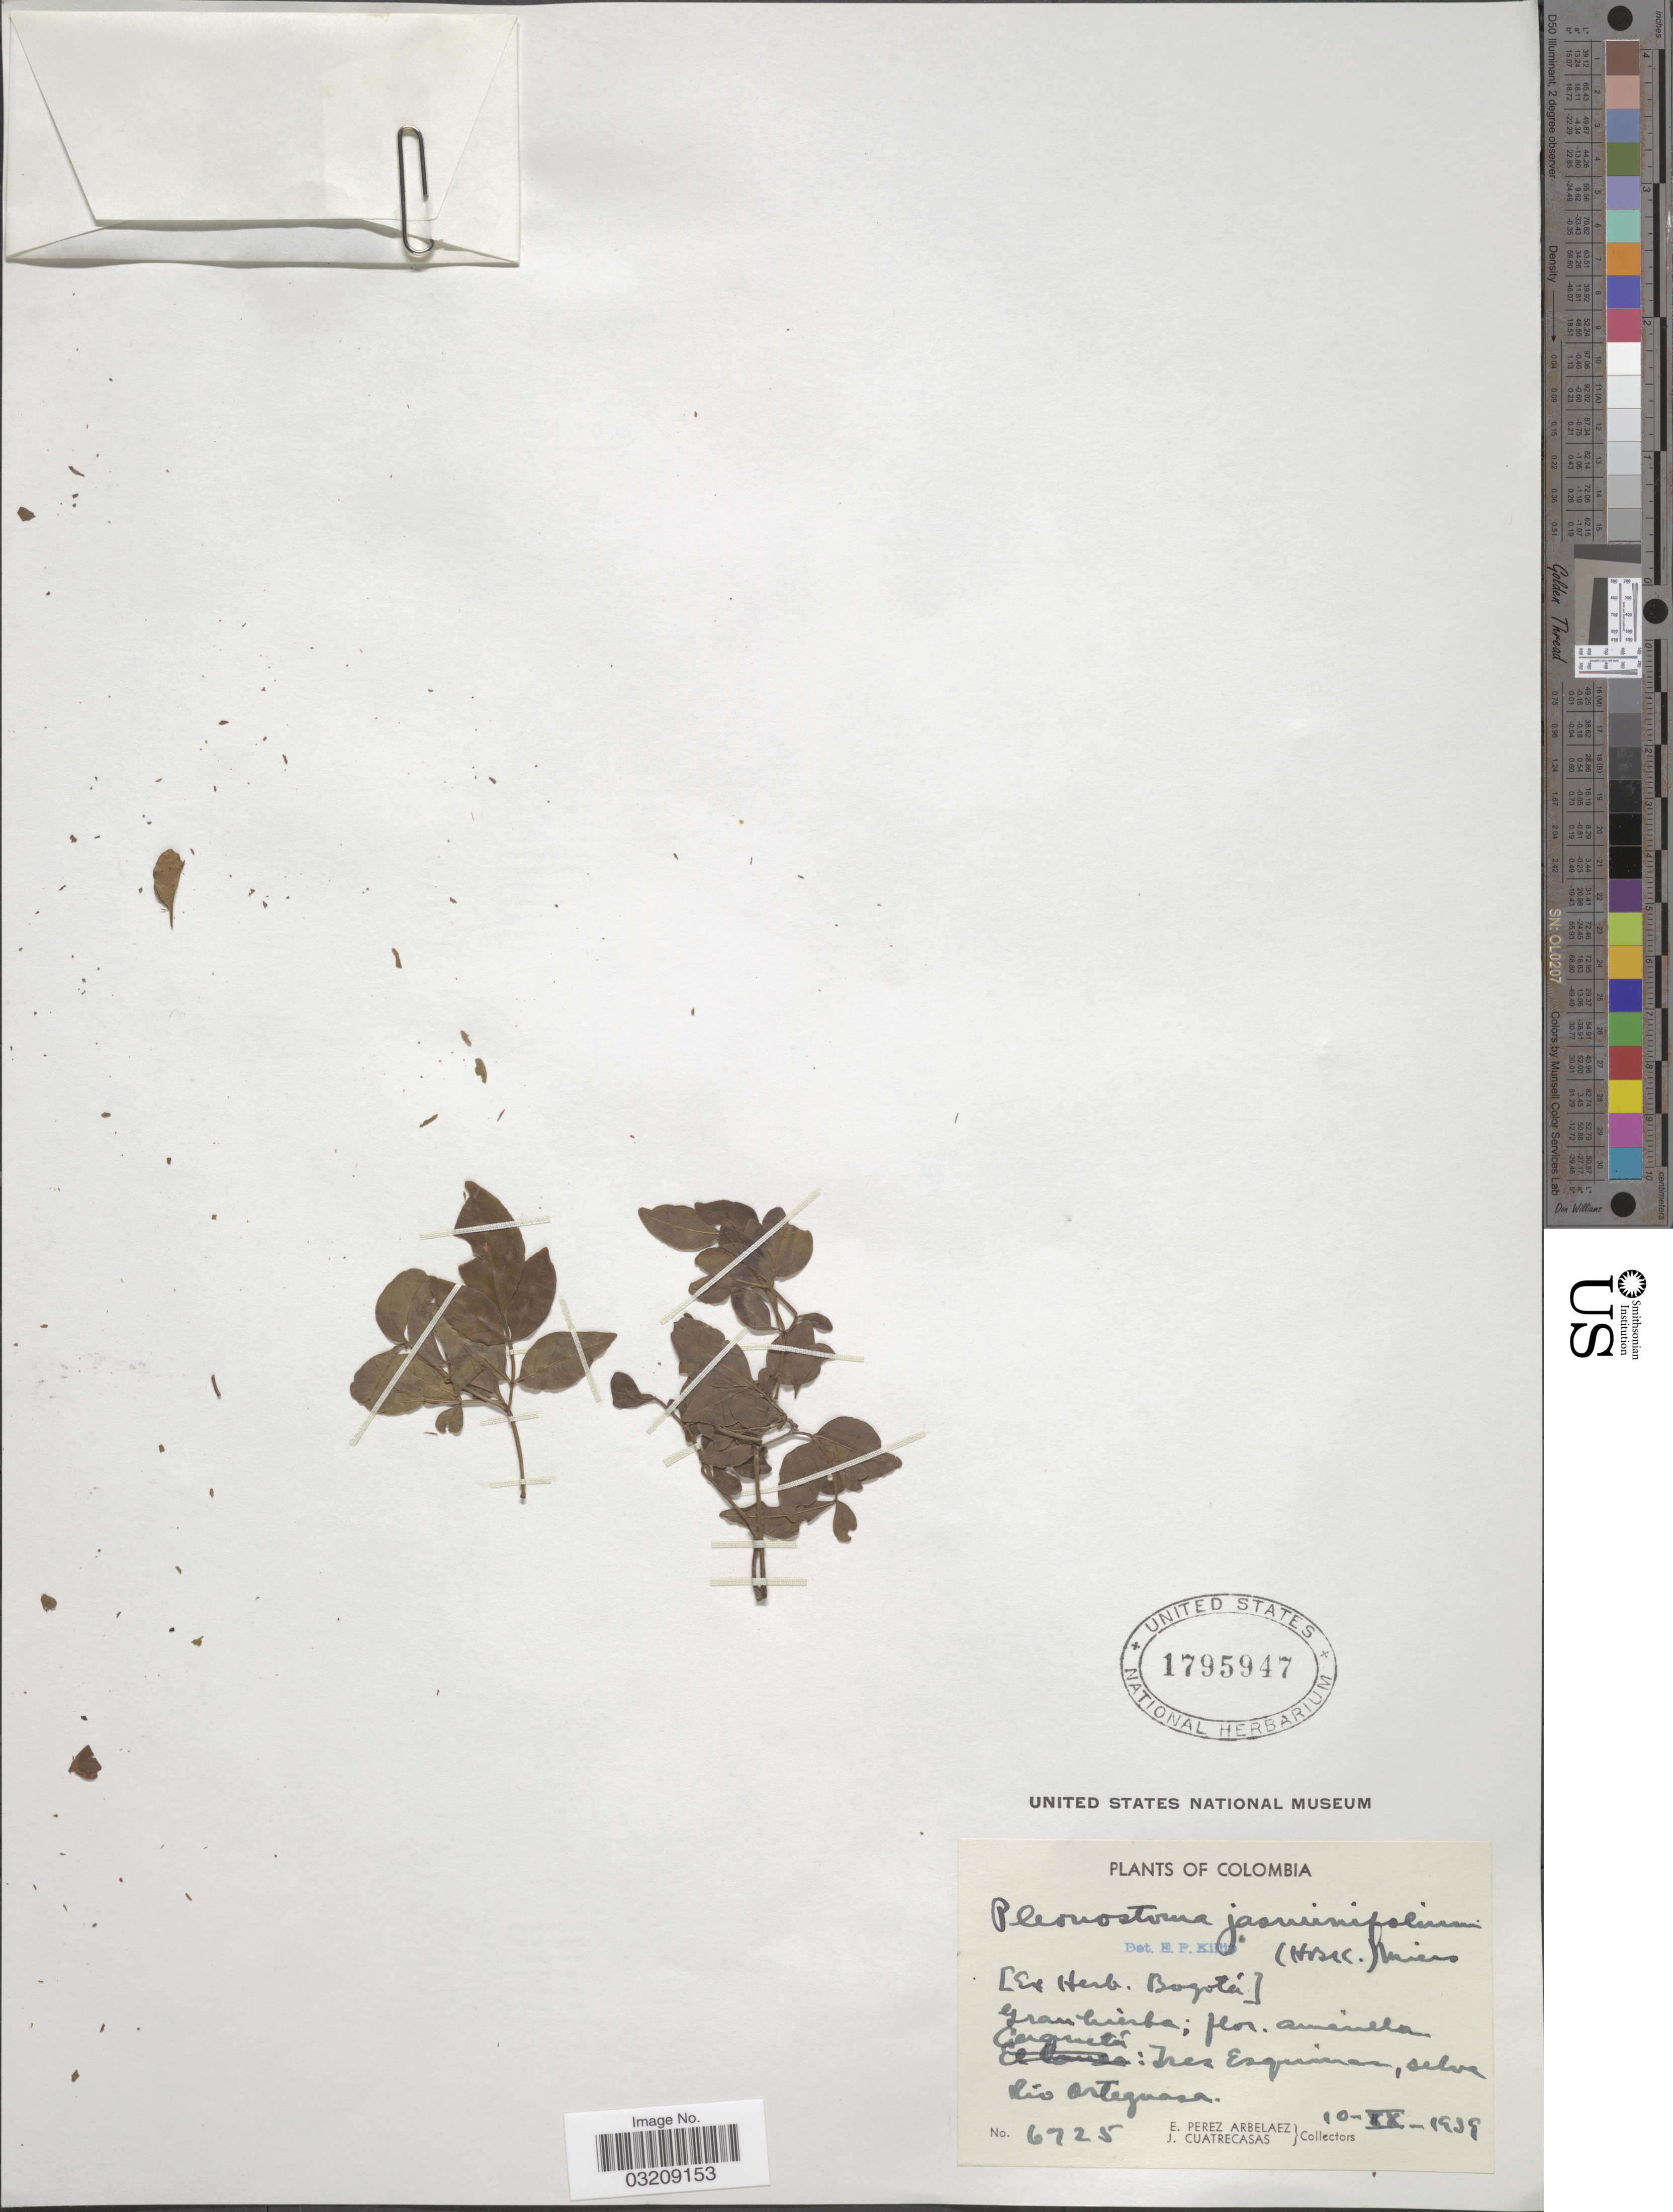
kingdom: Plantae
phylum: Tracheophyta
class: Magnoliopsida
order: Lamiales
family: Bignoniaceae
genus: Pleonotoma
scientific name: Pleonotoma jasminifolia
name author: (Kunth) Miers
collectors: E. Pérez Arbeláez & J. Cuatrecasas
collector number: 6725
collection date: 1939-09-10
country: Colombia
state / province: Caquetá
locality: Tres Esquinas, selva Rio Orteguaza.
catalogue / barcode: US 1795497